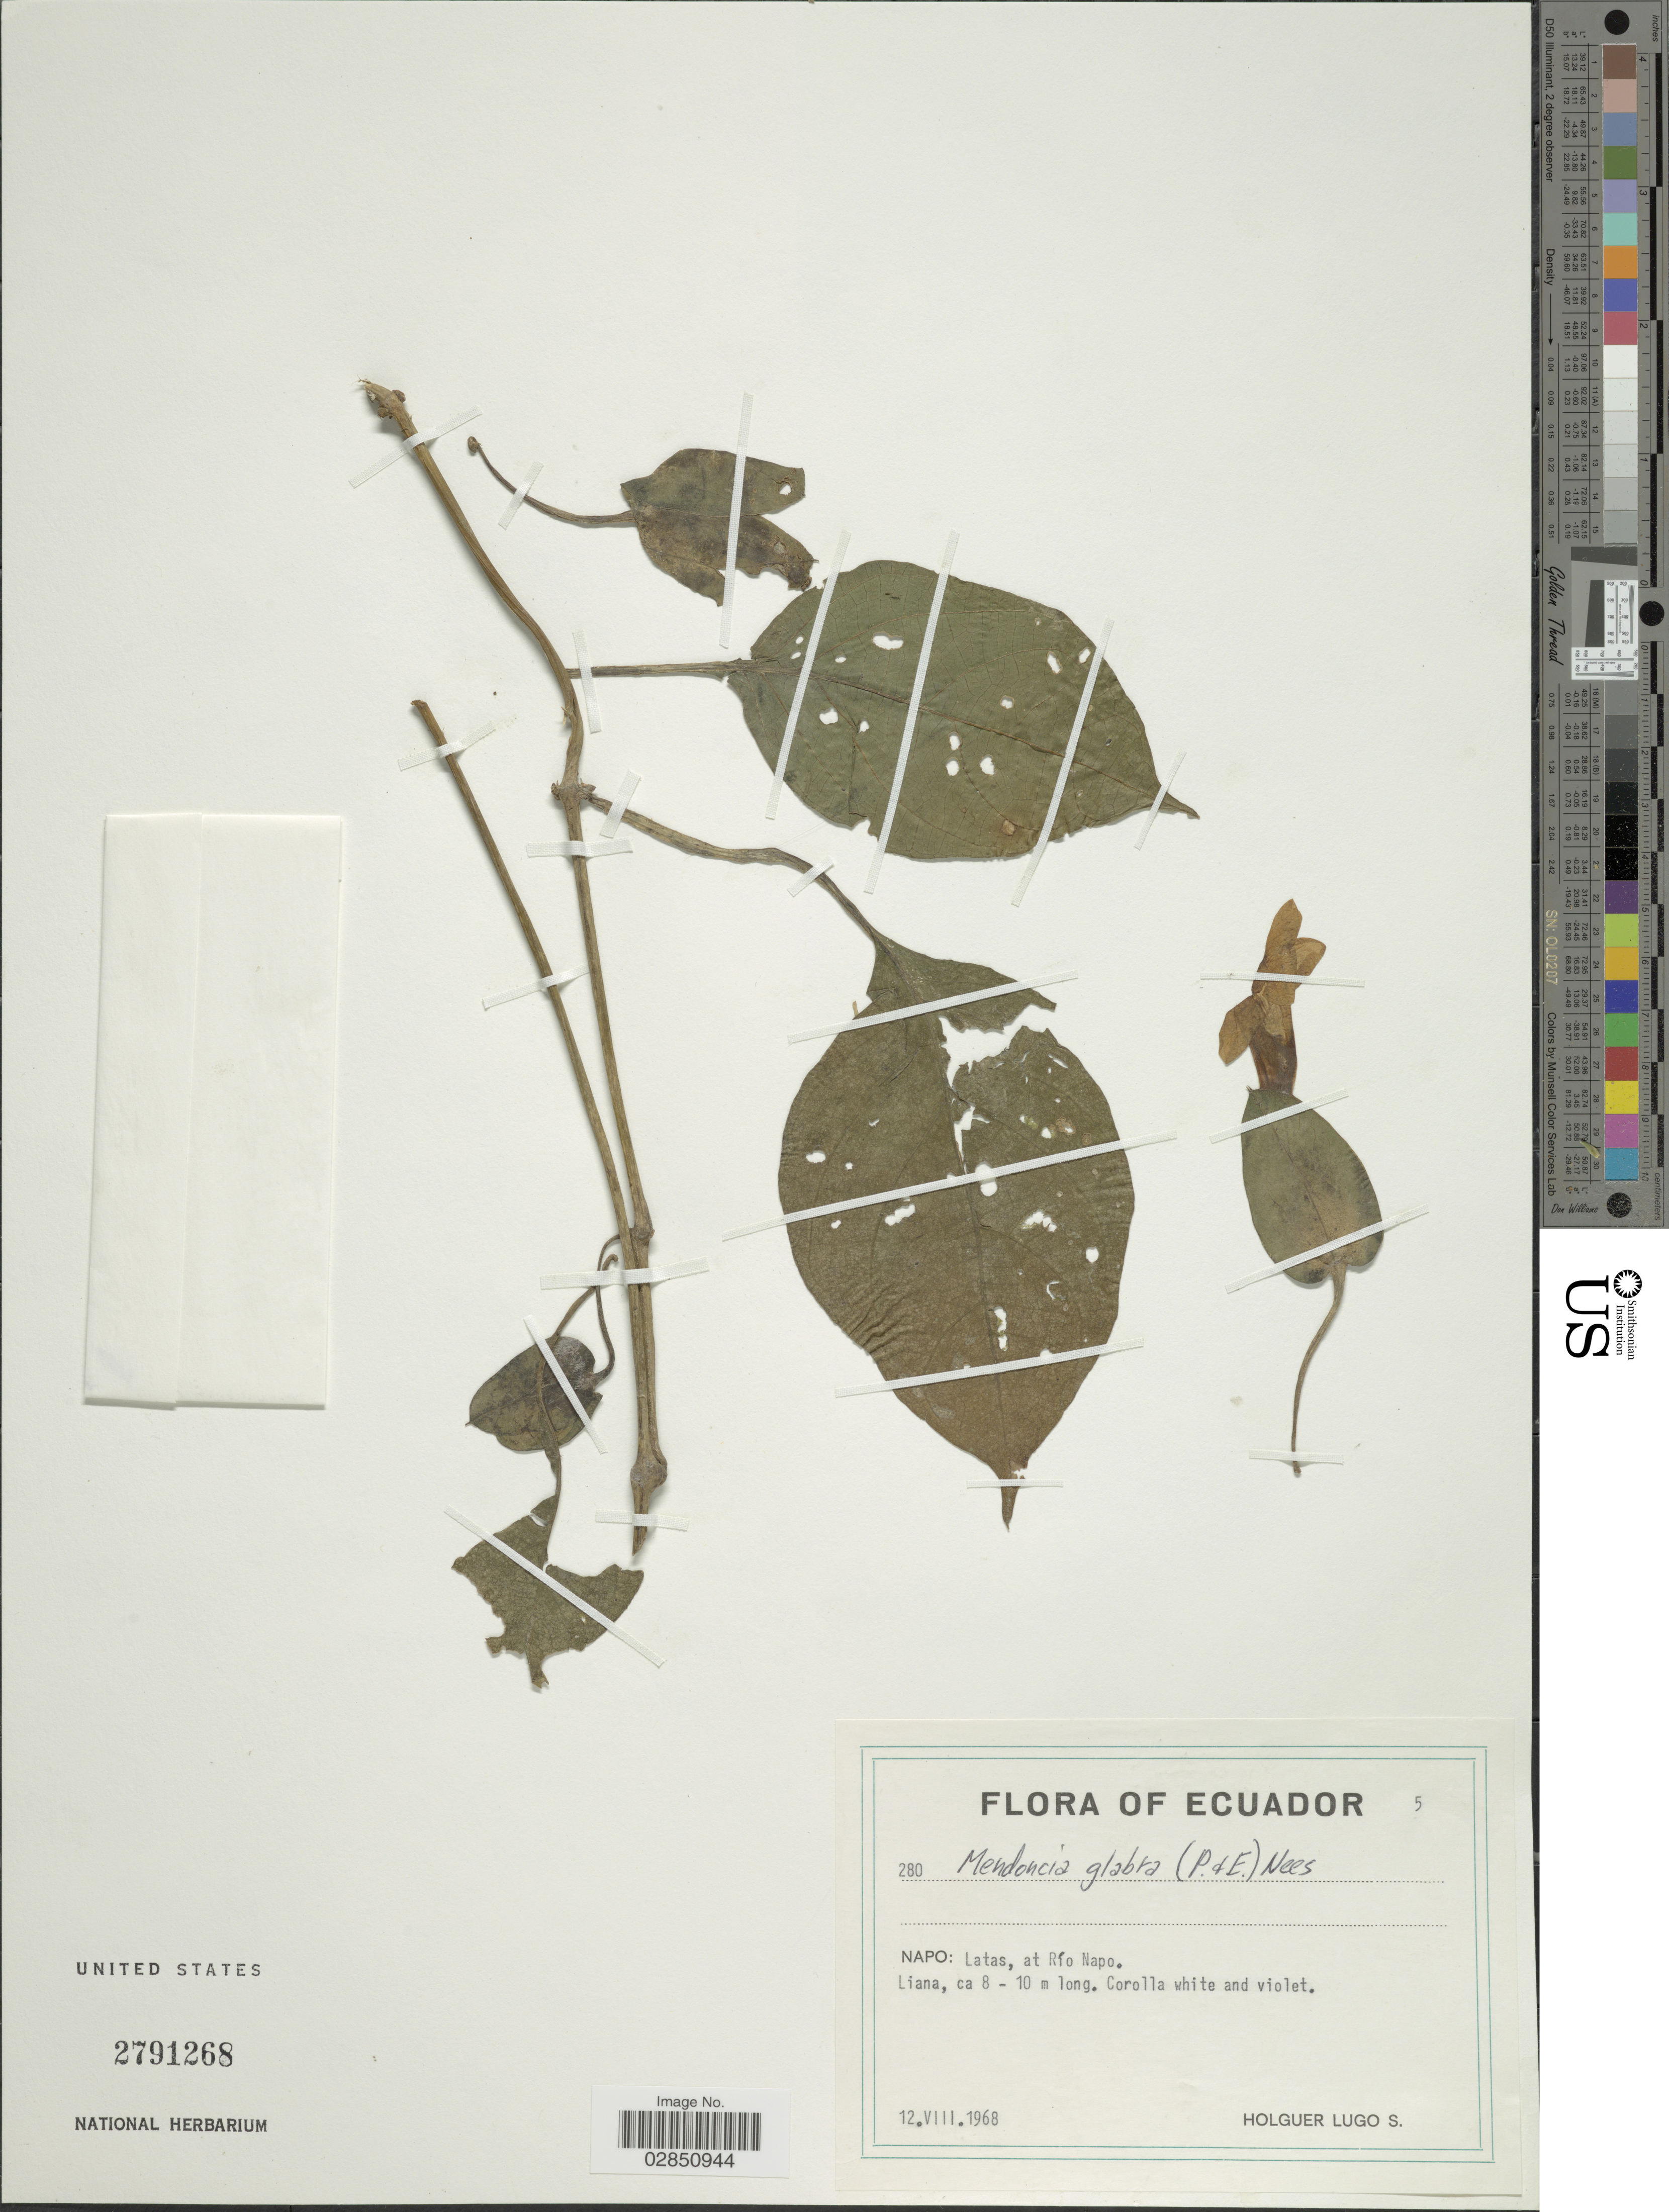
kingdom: Plantae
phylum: Tracheophyta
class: Magnoliopsida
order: Lamiales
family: Acanthaceae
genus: Mendoncia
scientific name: Mendoncia glabra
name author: (Poepp. & Endl.) Nees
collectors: H. Lugo S.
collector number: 280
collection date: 1968-08-12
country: Ecuador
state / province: Napo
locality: Latas, at Río Napo.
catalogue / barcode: US 2791268